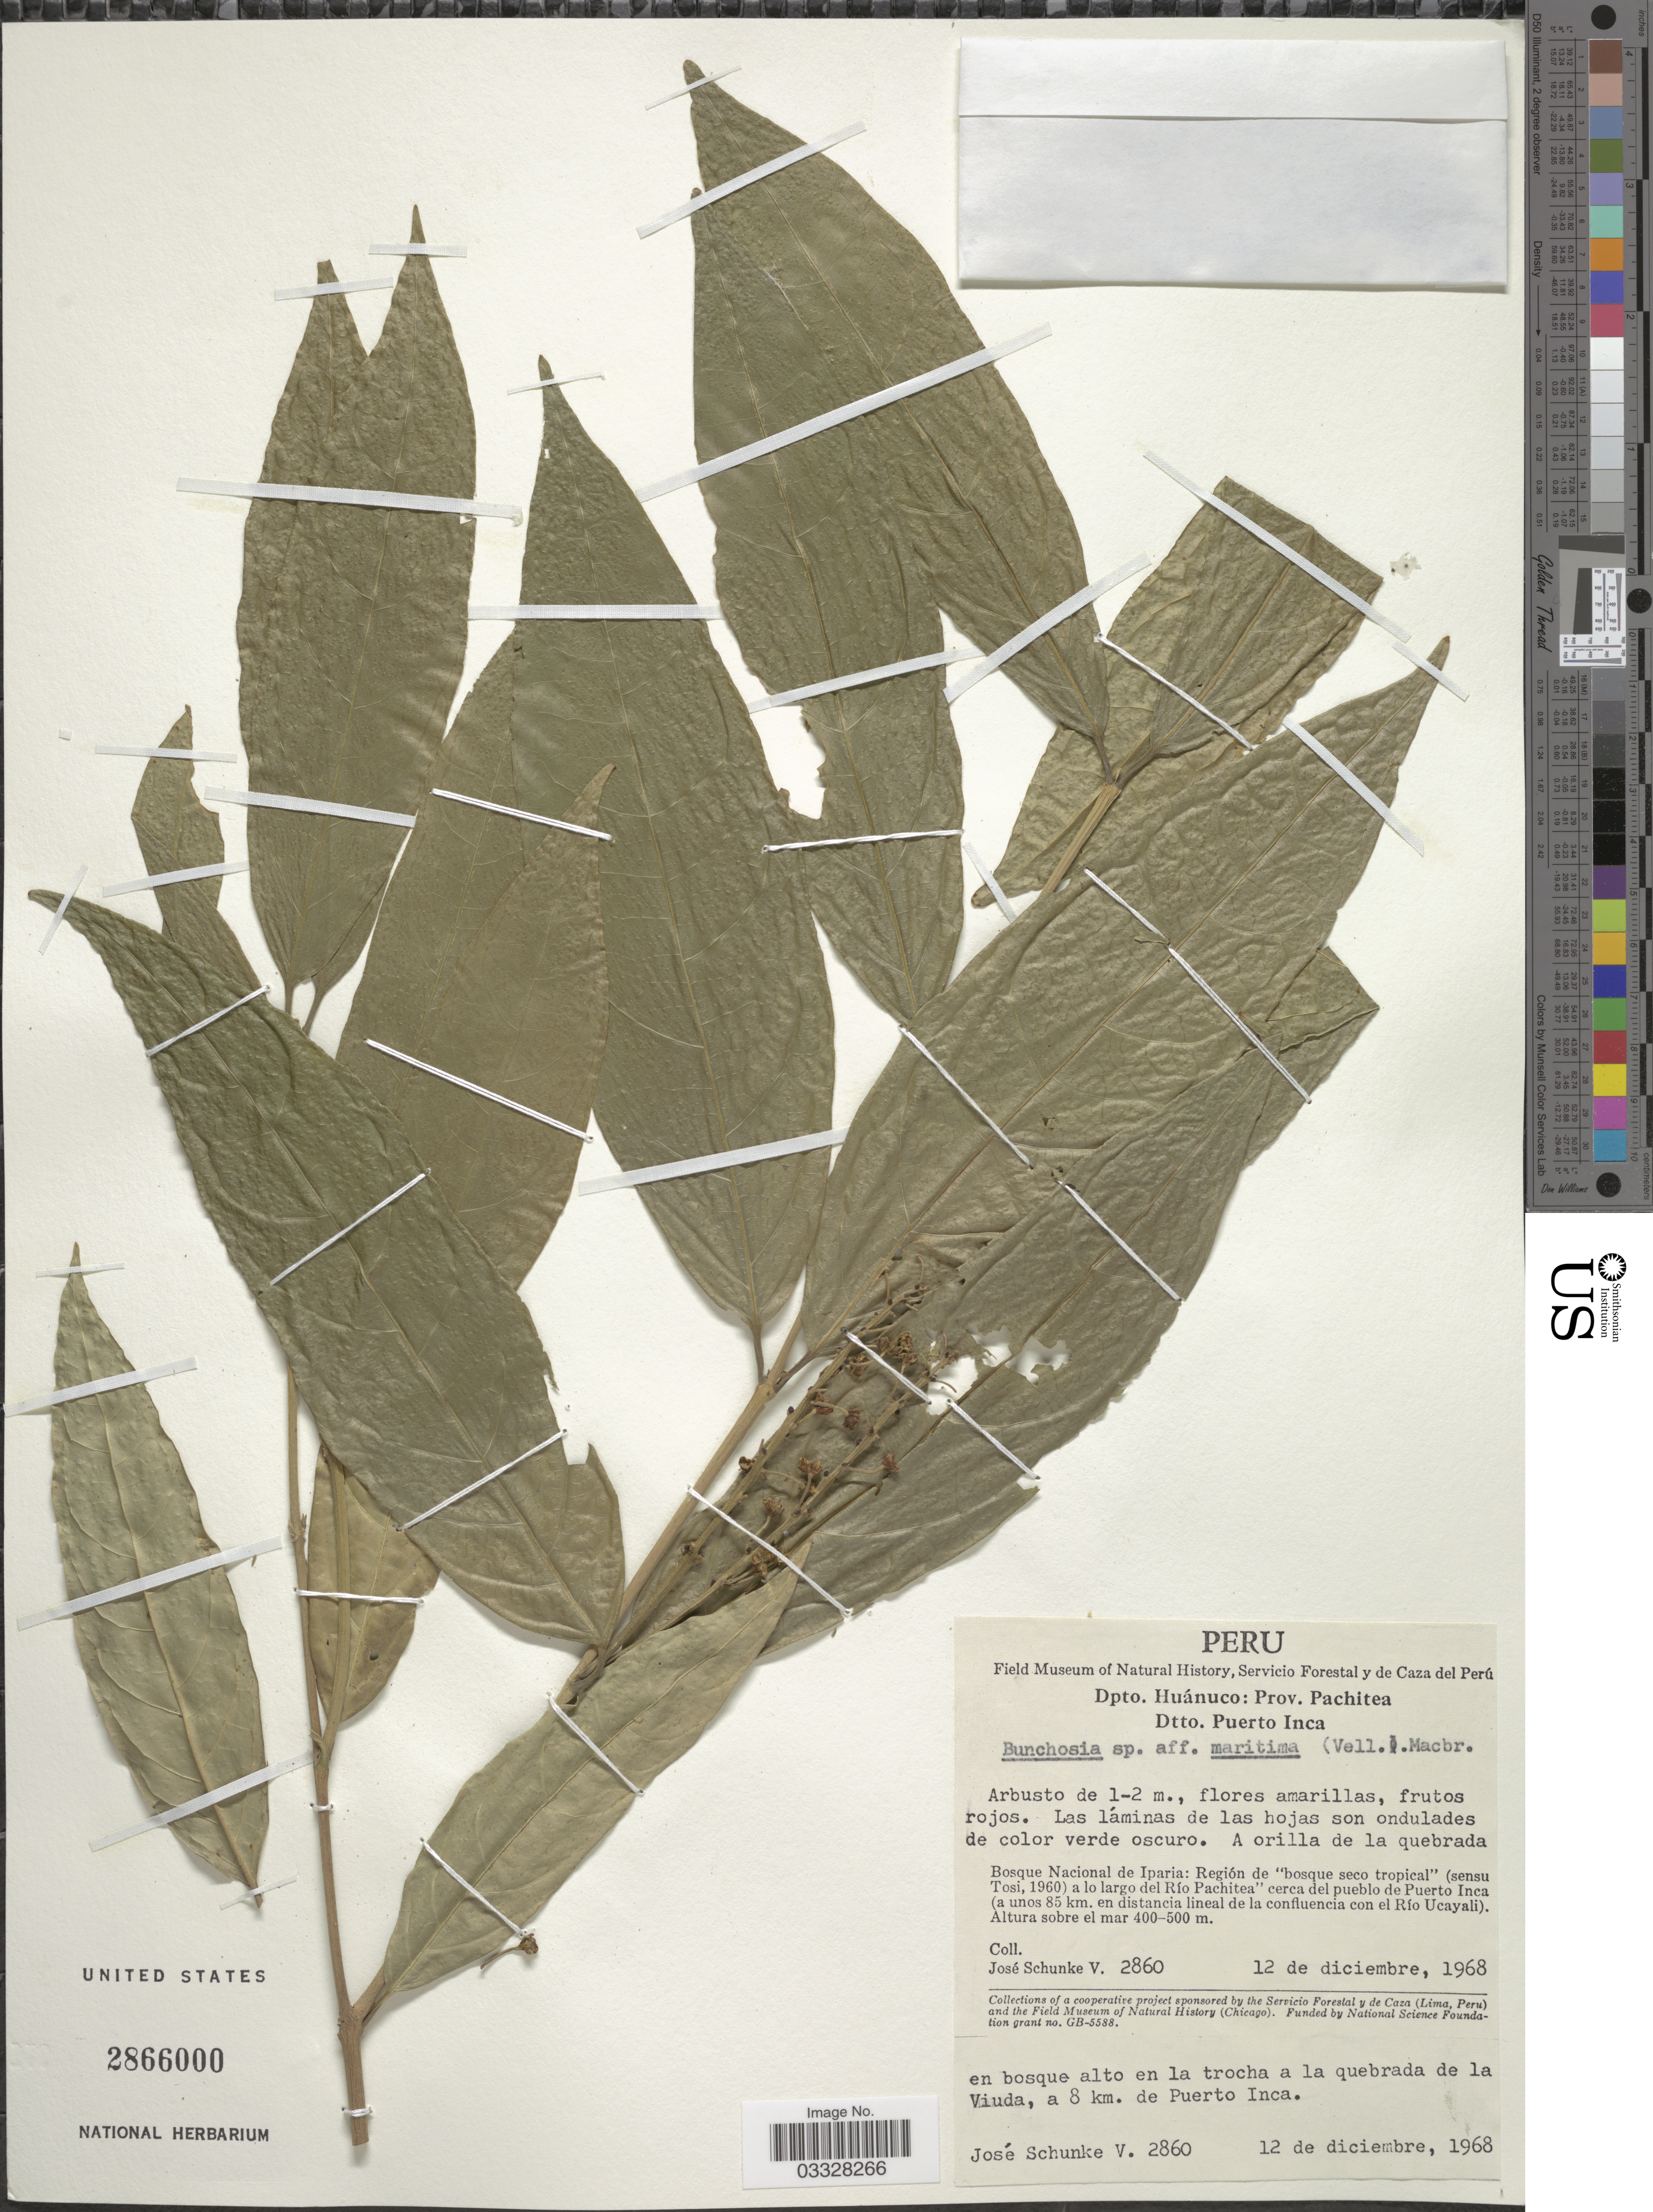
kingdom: Plantae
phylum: Tracheophyta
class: Magnoliopsida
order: Malpighiales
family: Malpighiaceae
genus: Bunchosia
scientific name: Bunchosia berlinii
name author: W.R. Anderson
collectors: J. Schunke Vigo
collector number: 2860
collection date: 1968-12-12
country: Peru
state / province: Huánuco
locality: Dpto. Huánuco: Prov. Pachitea. Dtto. Puerto Inca. A orilla de la quebrada. Bosque Nacional de Iparia: Región de "bosque seco tropical" (sensu Tosi, 1960) a lo largo del Río Pachitea cerca del pueblo de Puerto Inca (a unos 85 km. en distancia lineal de la confluencia con el Río Ucayali).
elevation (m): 400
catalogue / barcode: US 2866000